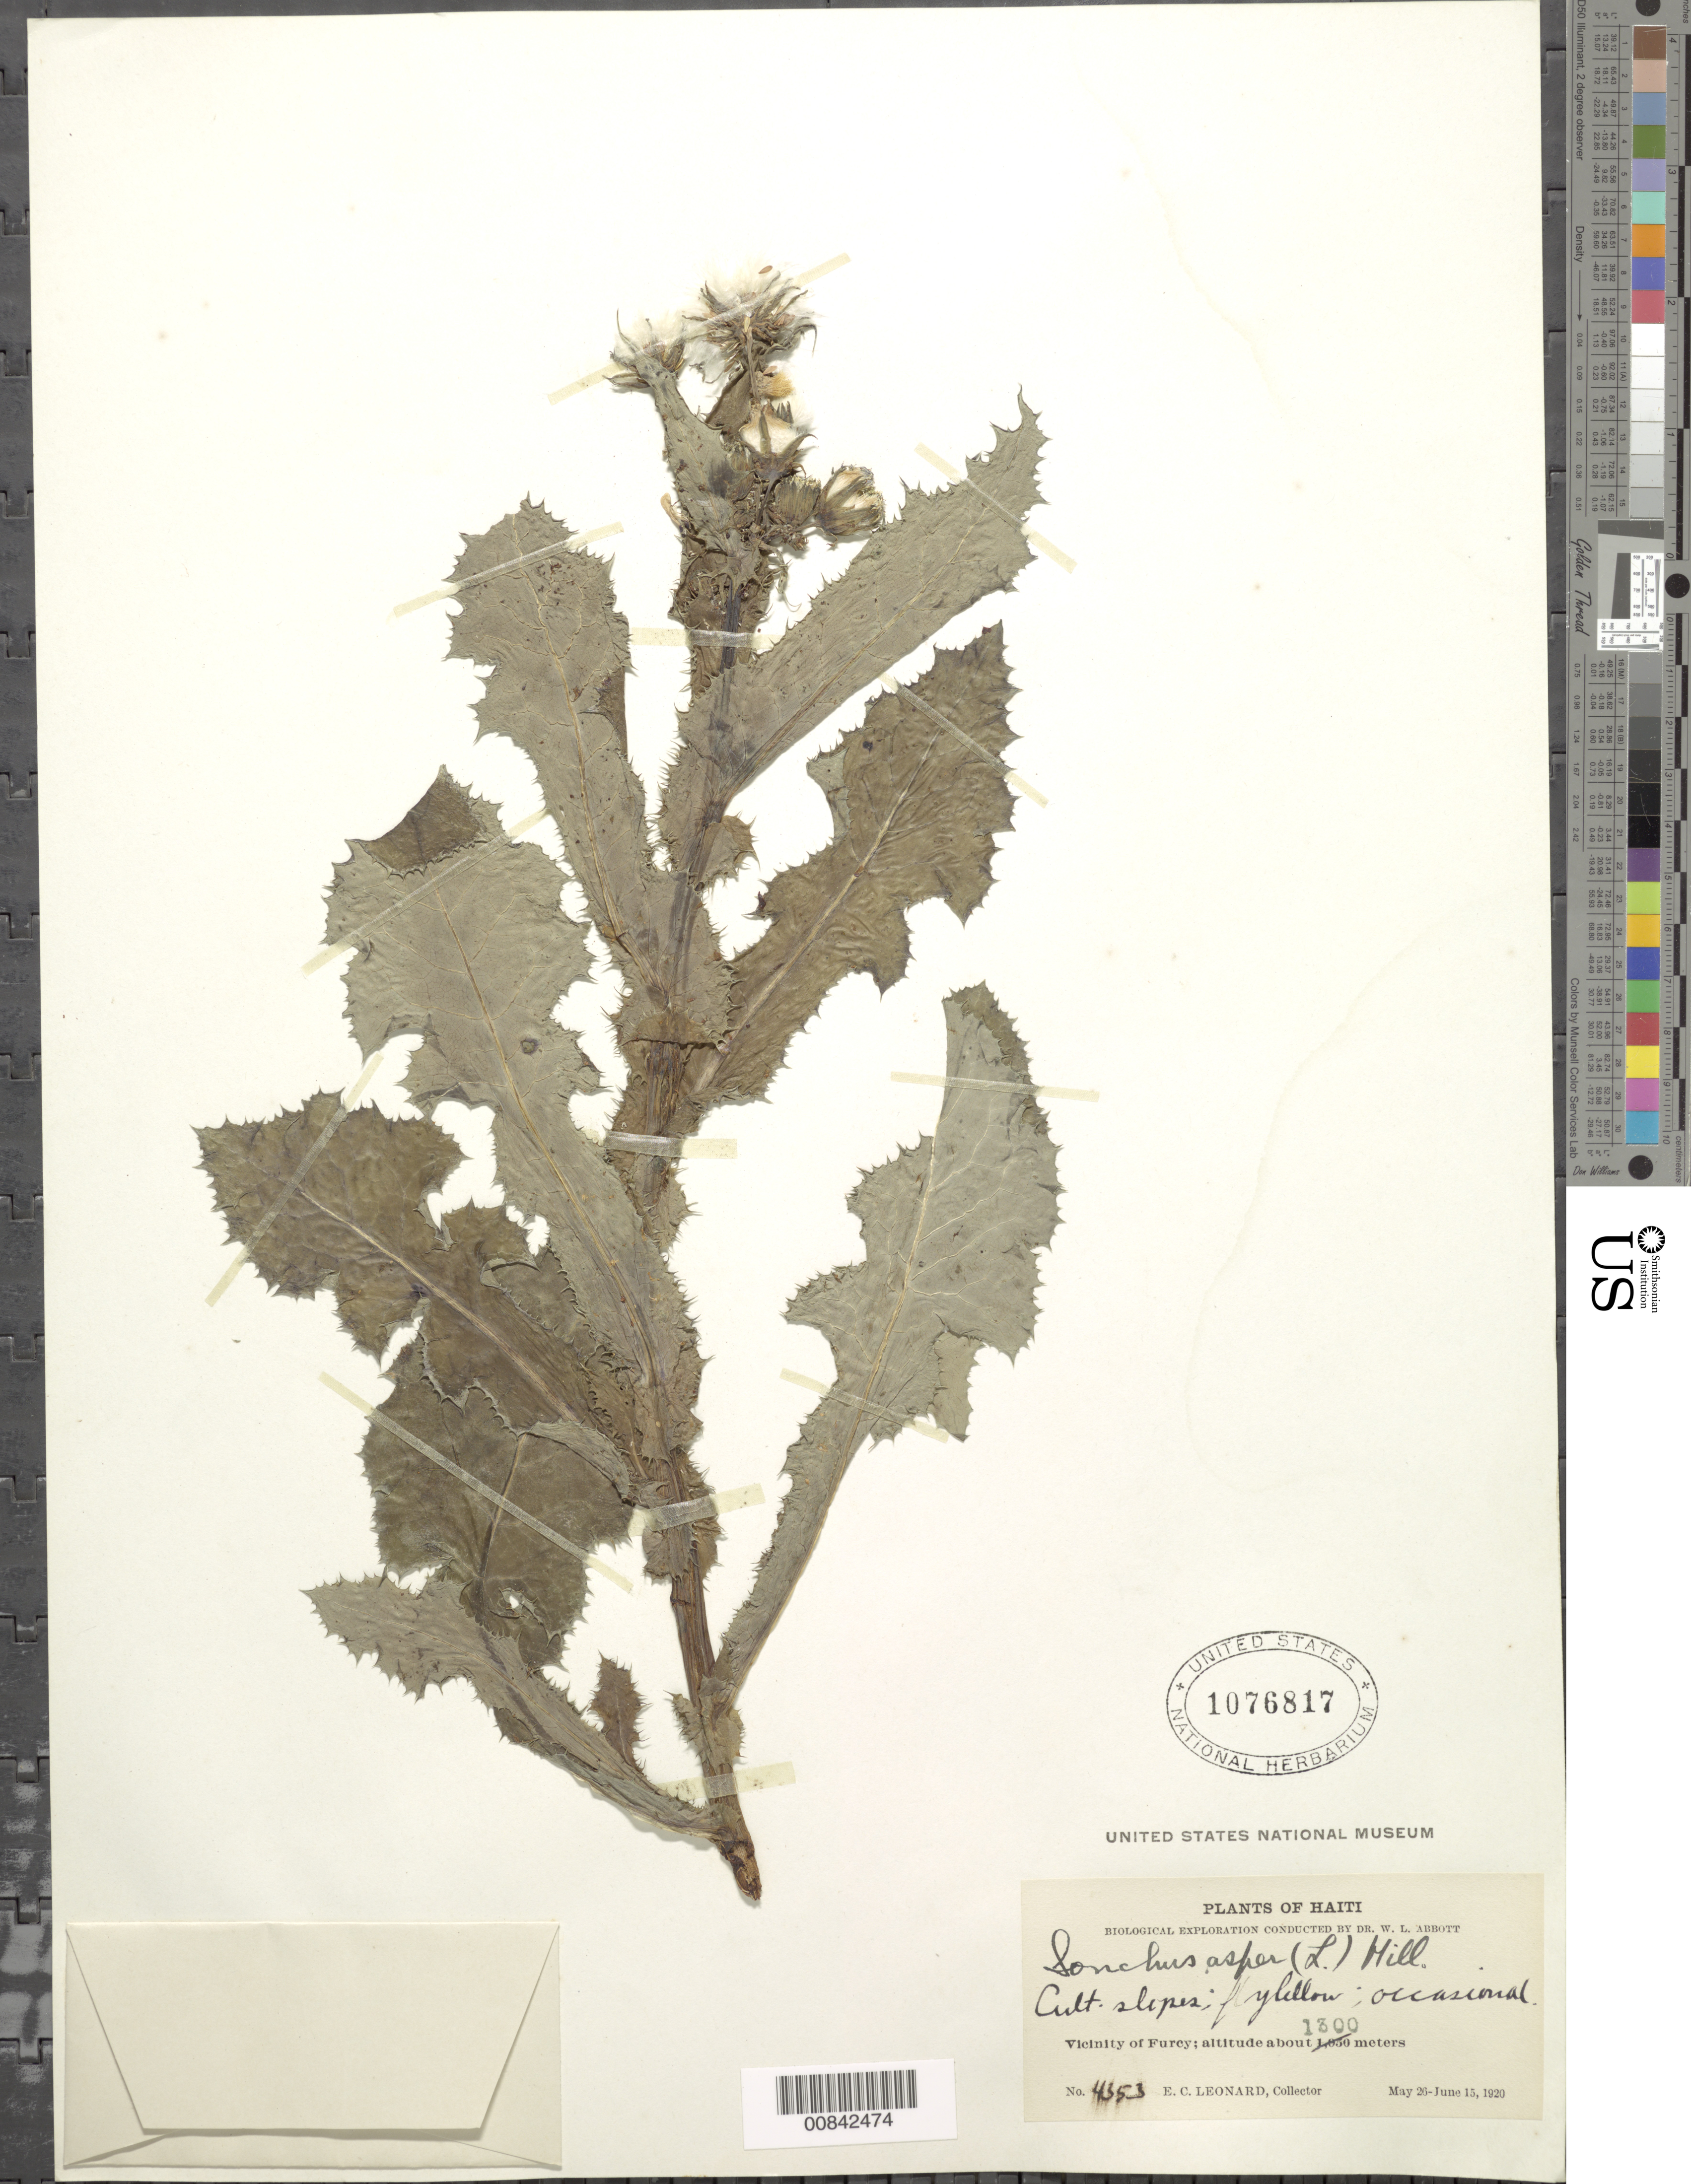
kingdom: Plantae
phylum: Tracheophyta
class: Magnoliopsida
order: Asterales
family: Asteraceae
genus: Sonchus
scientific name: Sonchus asper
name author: (L.) Hill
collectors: E. C. Leonard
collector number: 4353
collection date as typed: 26 May 1920 to 15 Jun 1920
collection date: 1920-05-26/1920-06-15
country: Haiti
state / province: Ouest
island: Hispaniola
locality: Vicinity of Furcy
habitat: Cultivated slope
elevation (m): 1300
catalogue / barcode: US 1076817